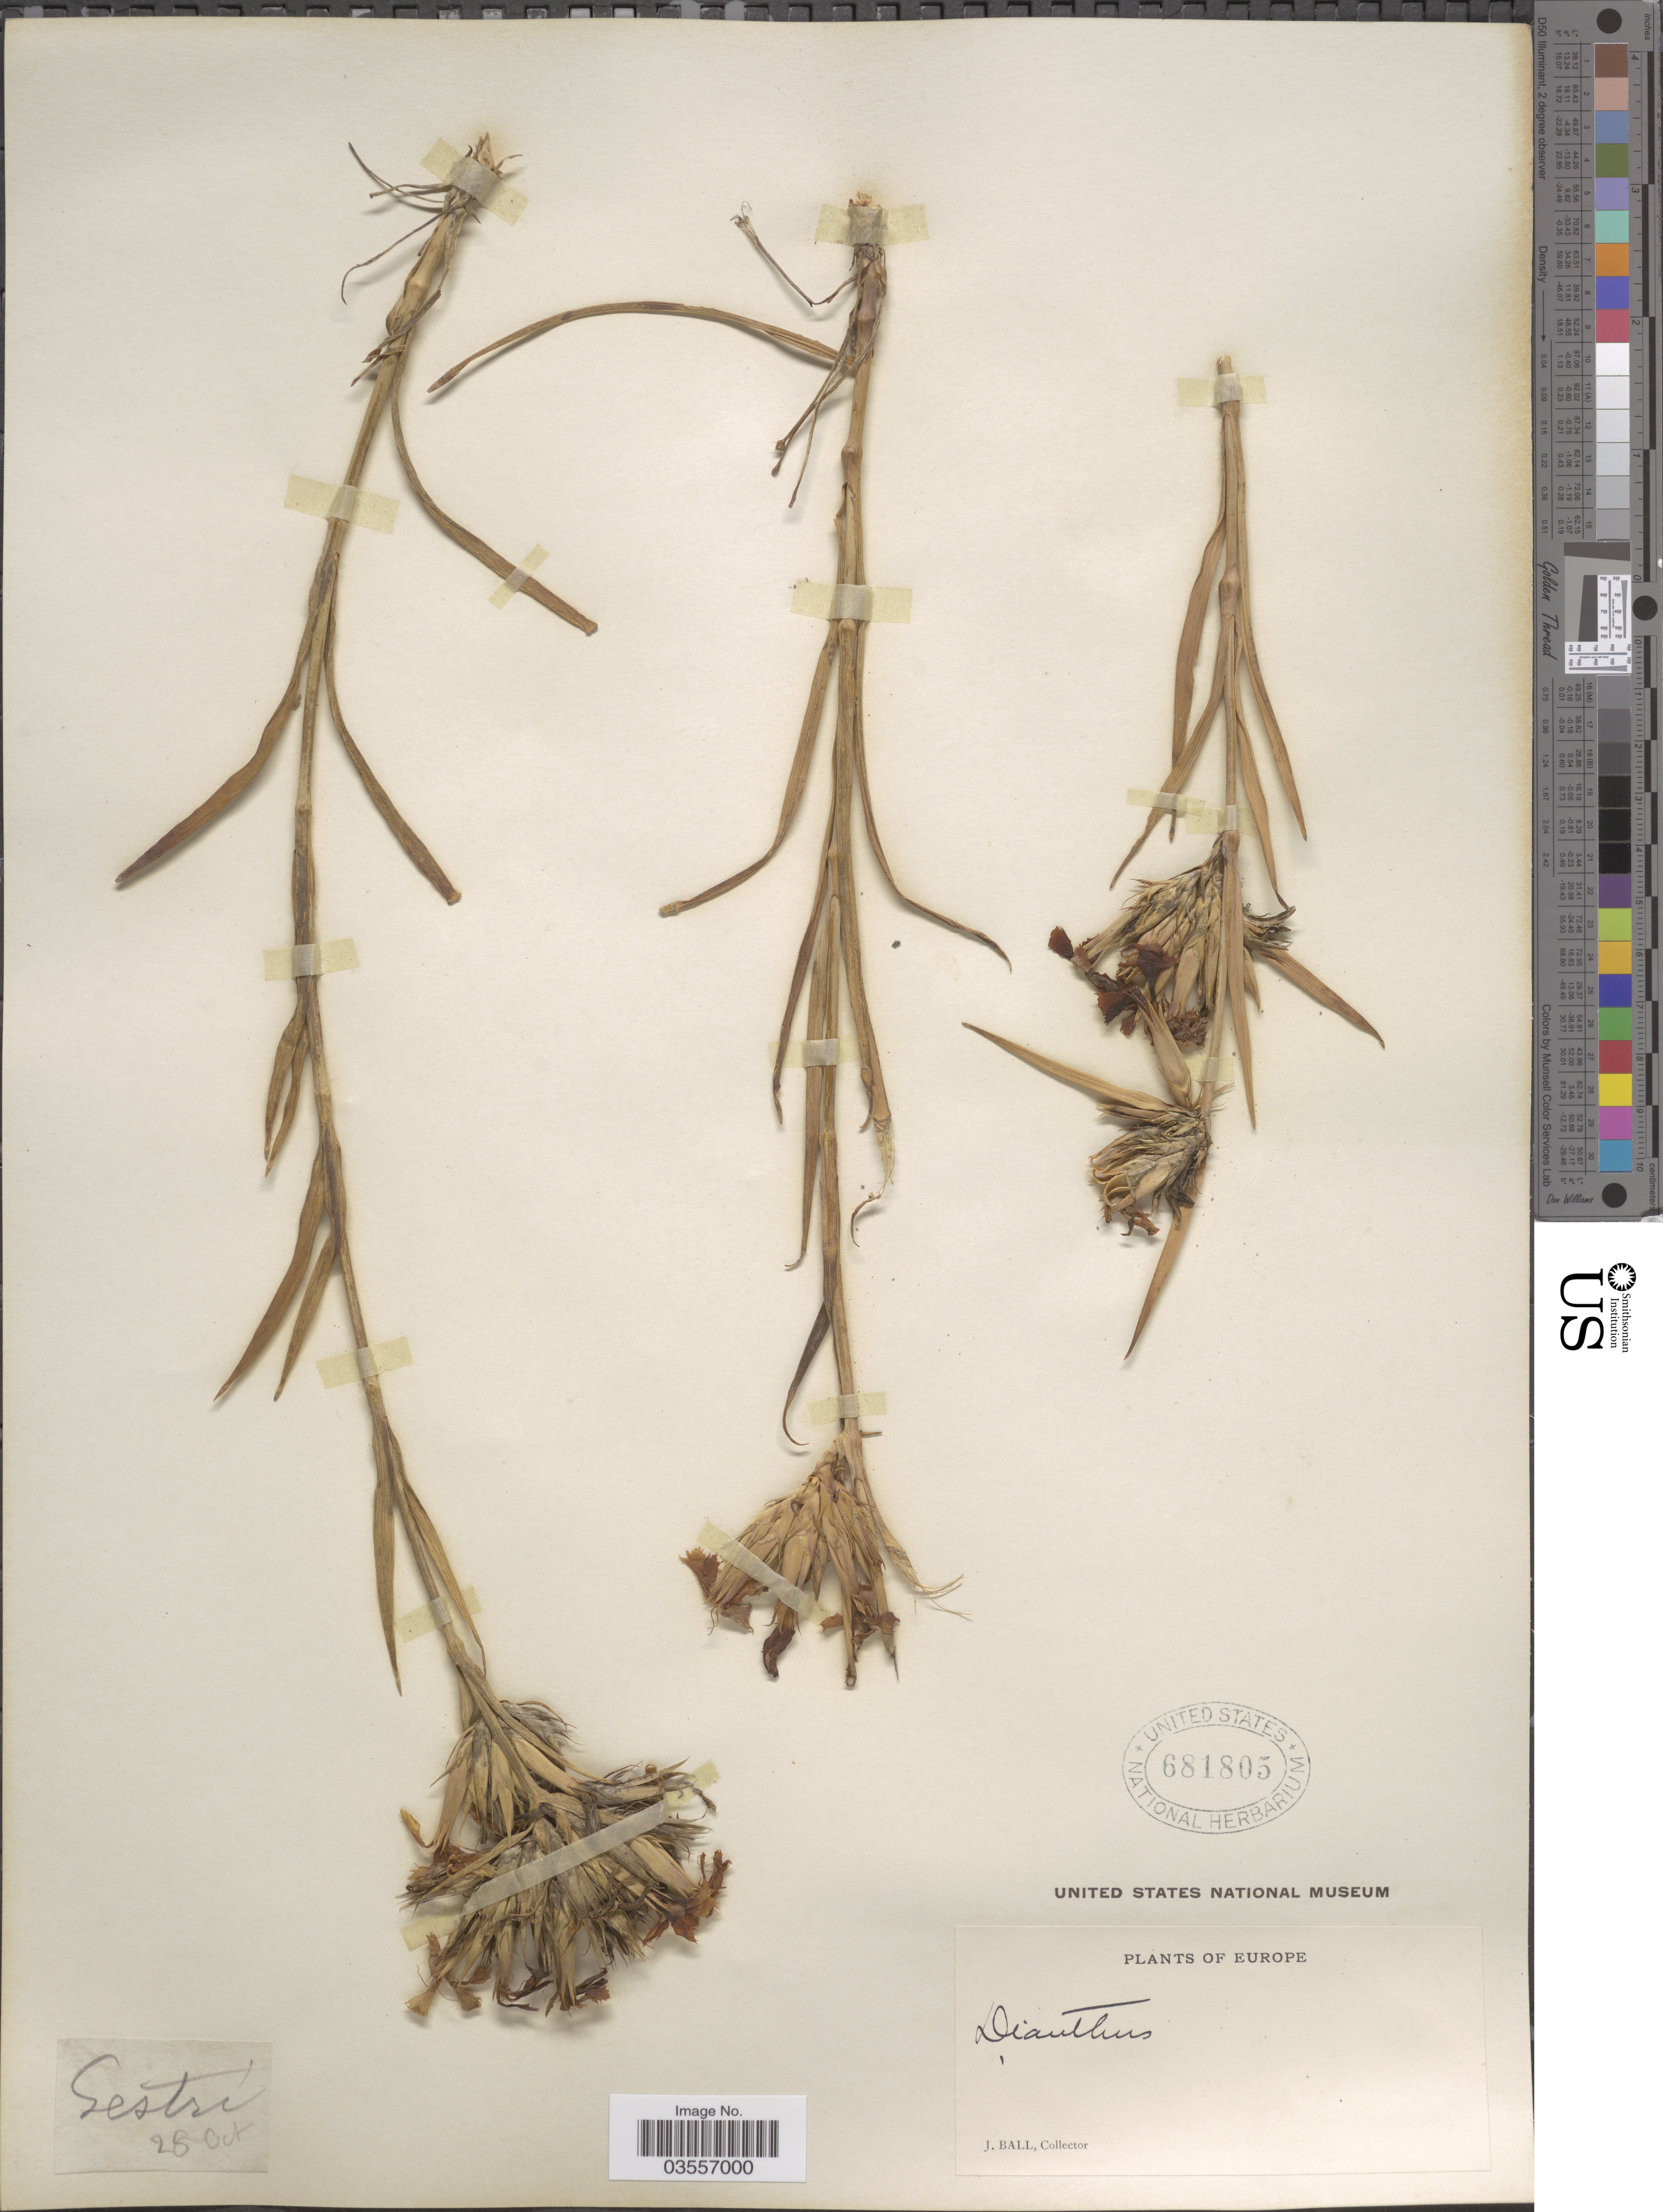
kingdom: Plantae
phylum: Tracheophyta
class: Magnoliopsida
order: Caryophyllales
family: Caryophyllaceae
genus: Dianthus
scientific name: Dianthus sp.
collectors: J. Ball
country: Italy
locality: Europe. Sestri.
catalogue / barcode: US 681805